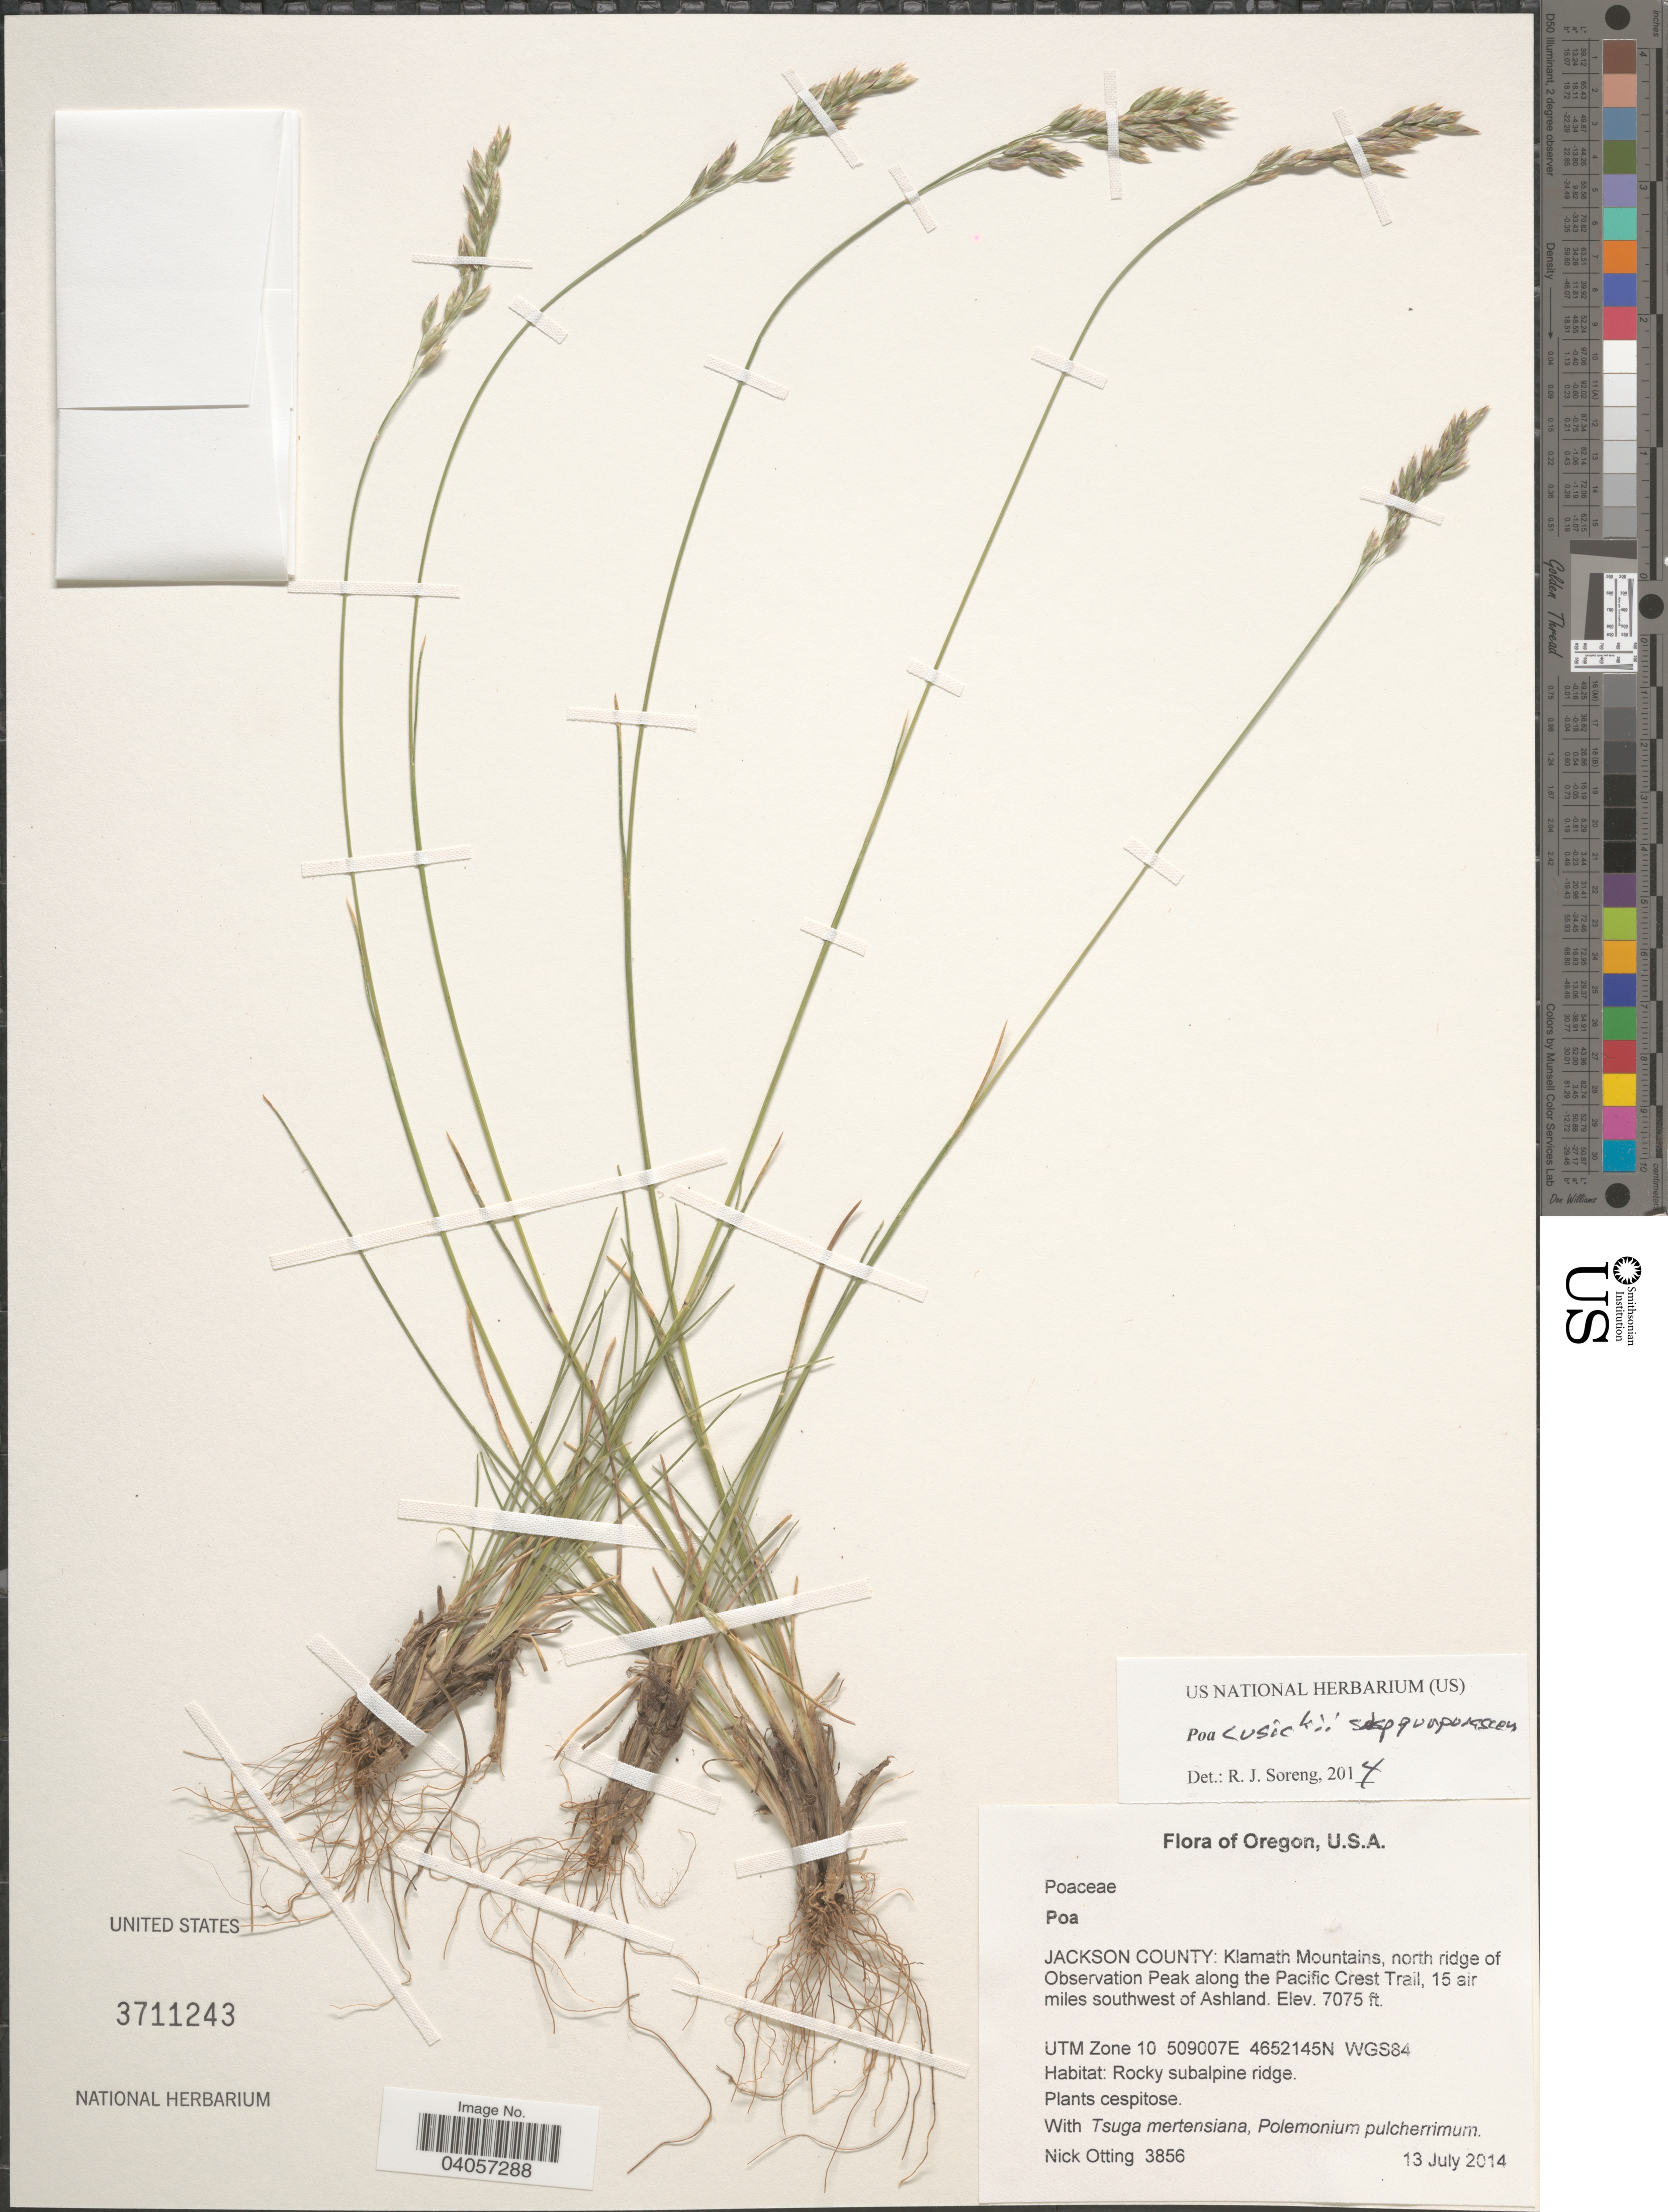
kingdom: Plantae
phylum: Tracheophyta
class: Liliopsida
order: Poales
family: Poaceae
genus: Poa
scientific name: Poa cusickii subsp. purpurascens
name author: (Vasey) Soreng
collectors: N. Otting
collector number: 3856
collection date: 2014-07-13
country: United States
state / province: Oregon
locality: Jackson County: Klamath Mountains, north ridge of Observation Peak along the Pacific Crest Trail, 15 air miles southwest of Ashland.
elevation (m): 2156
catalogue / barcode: US 3711243